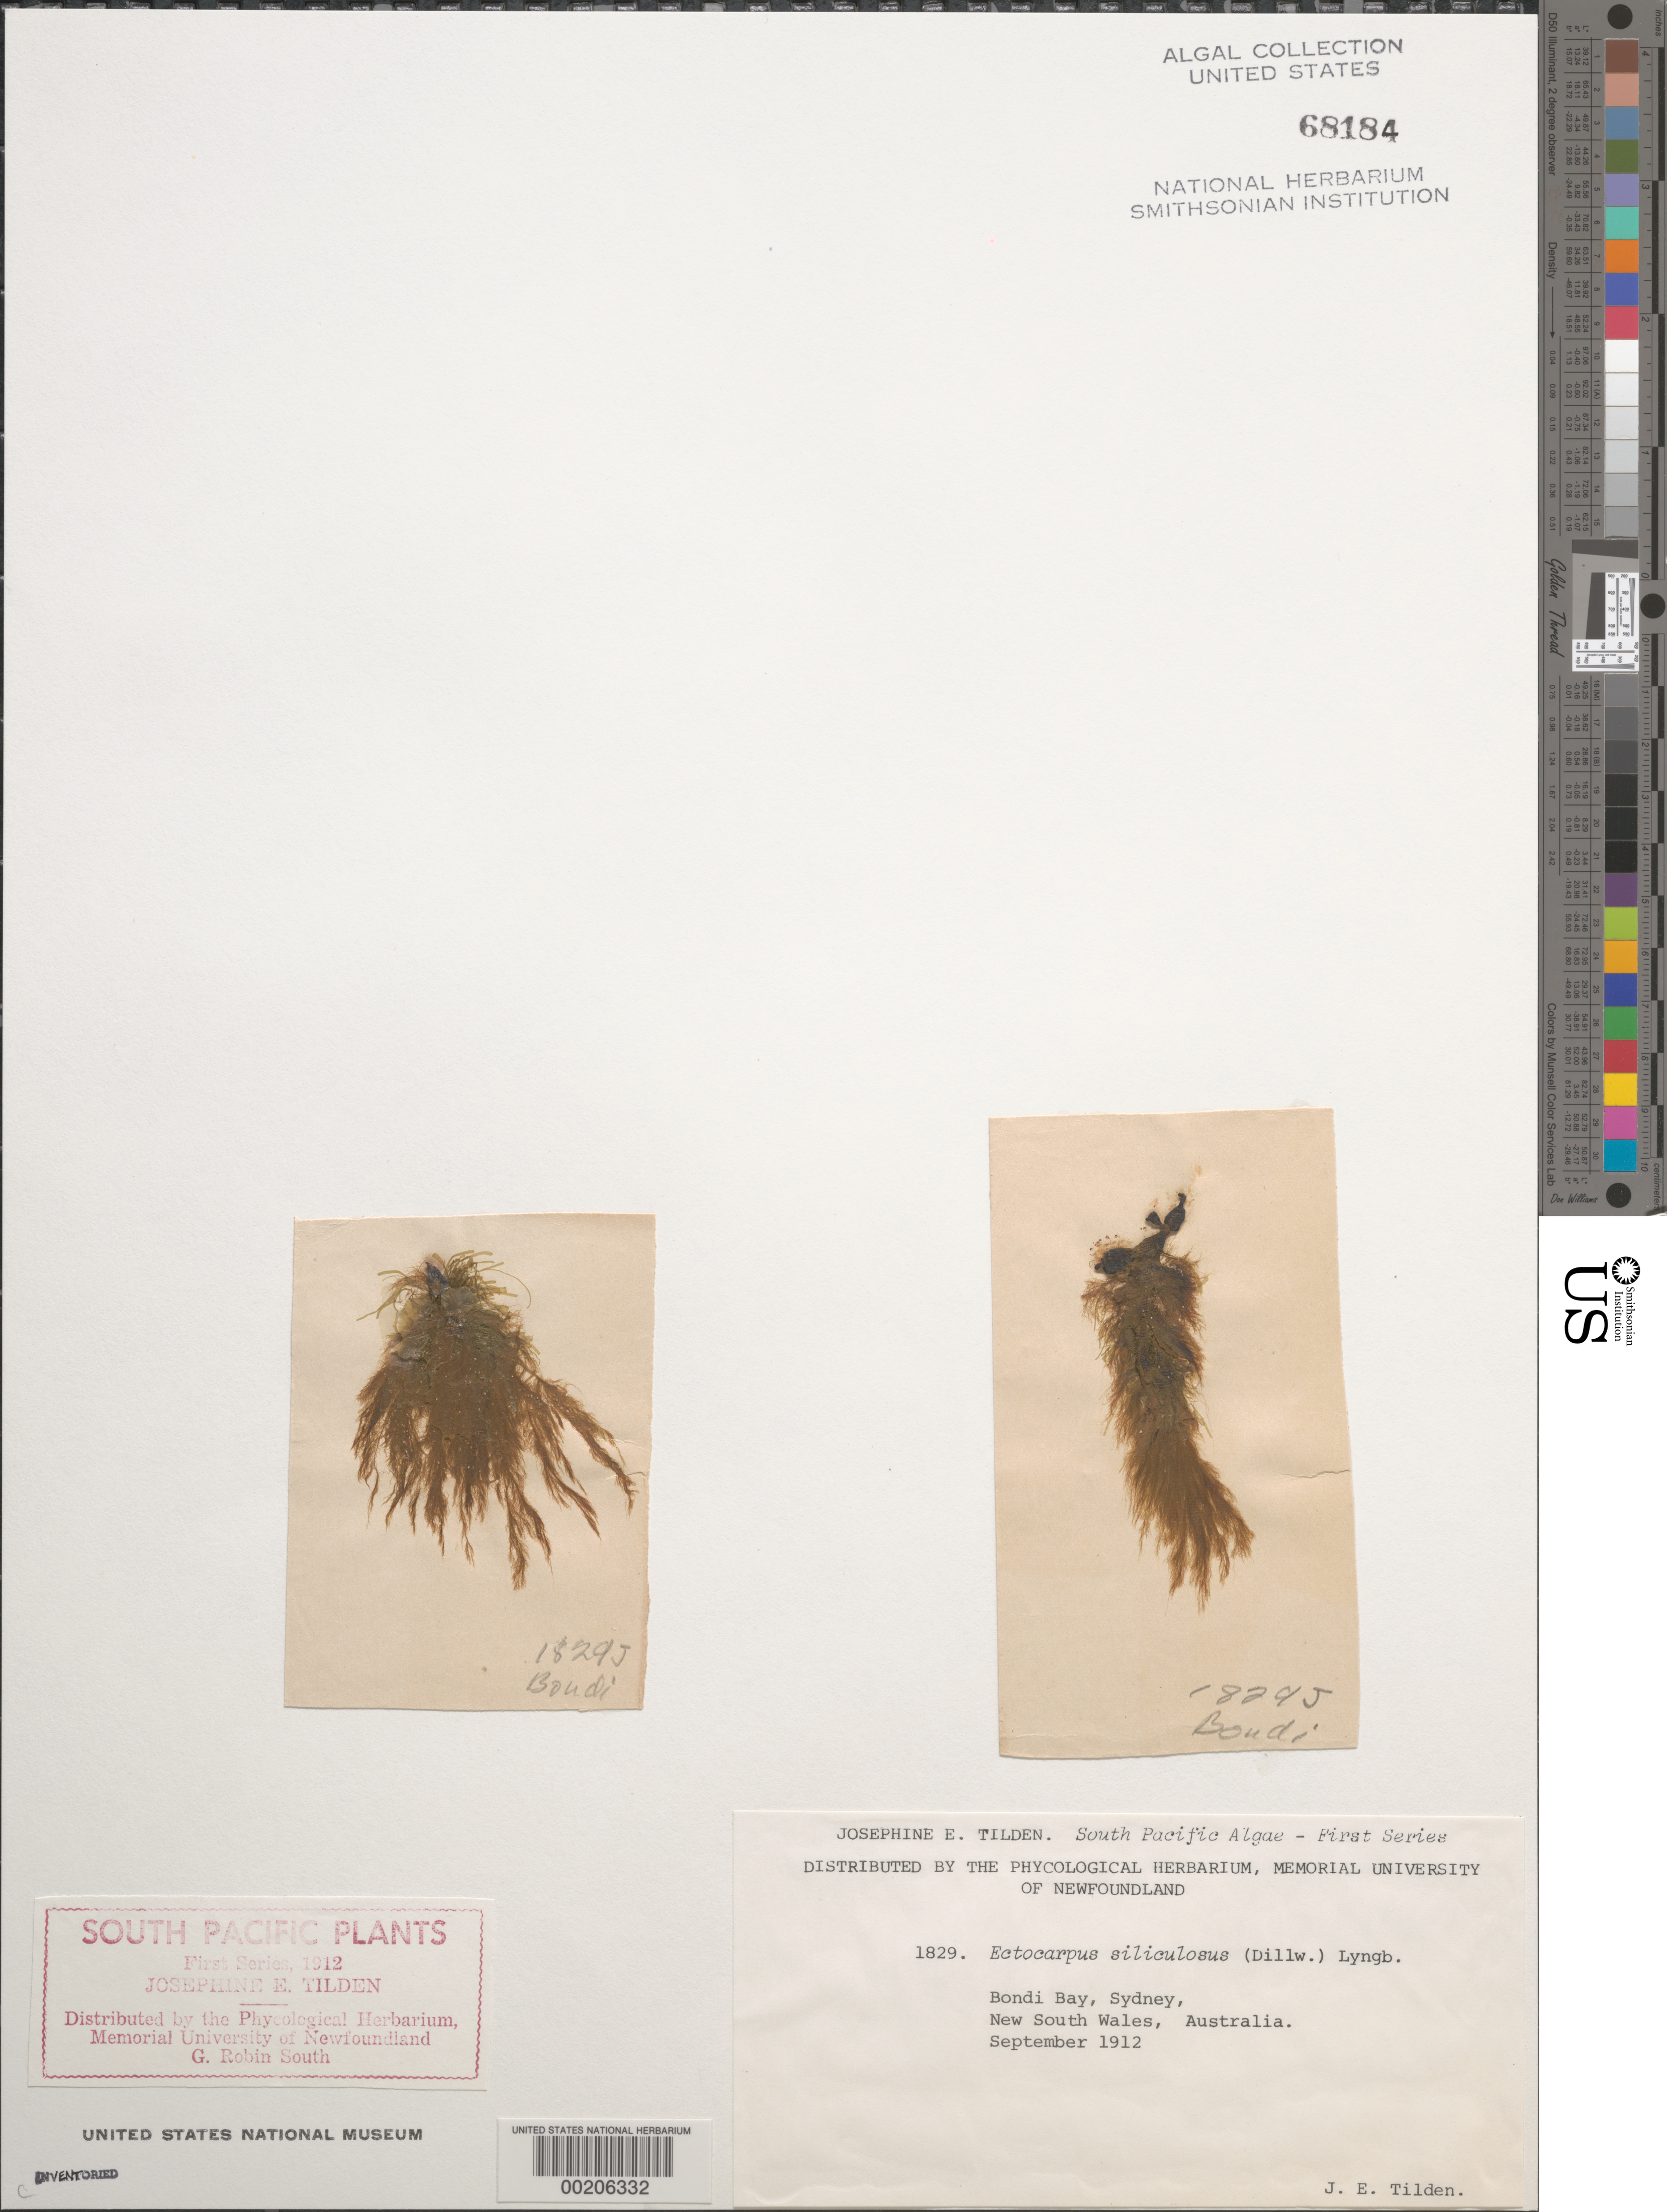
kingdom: Chromista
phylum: Ochrophyta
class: Phaeophyceae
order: Ectocarpales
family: Ectocarpaceae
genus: Ectocarpus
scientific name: Ectocarpus siliculosus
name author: (Dillwyn) Lyngbye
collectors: J. E. Tilden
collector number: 1829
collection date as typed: Sep 1912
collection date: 1912-09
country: Australia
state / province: New South Wales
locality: Bondi bay, sydney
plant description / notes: Tilden, South Pacific Plants, First Series, 1912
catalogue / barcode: US 68184